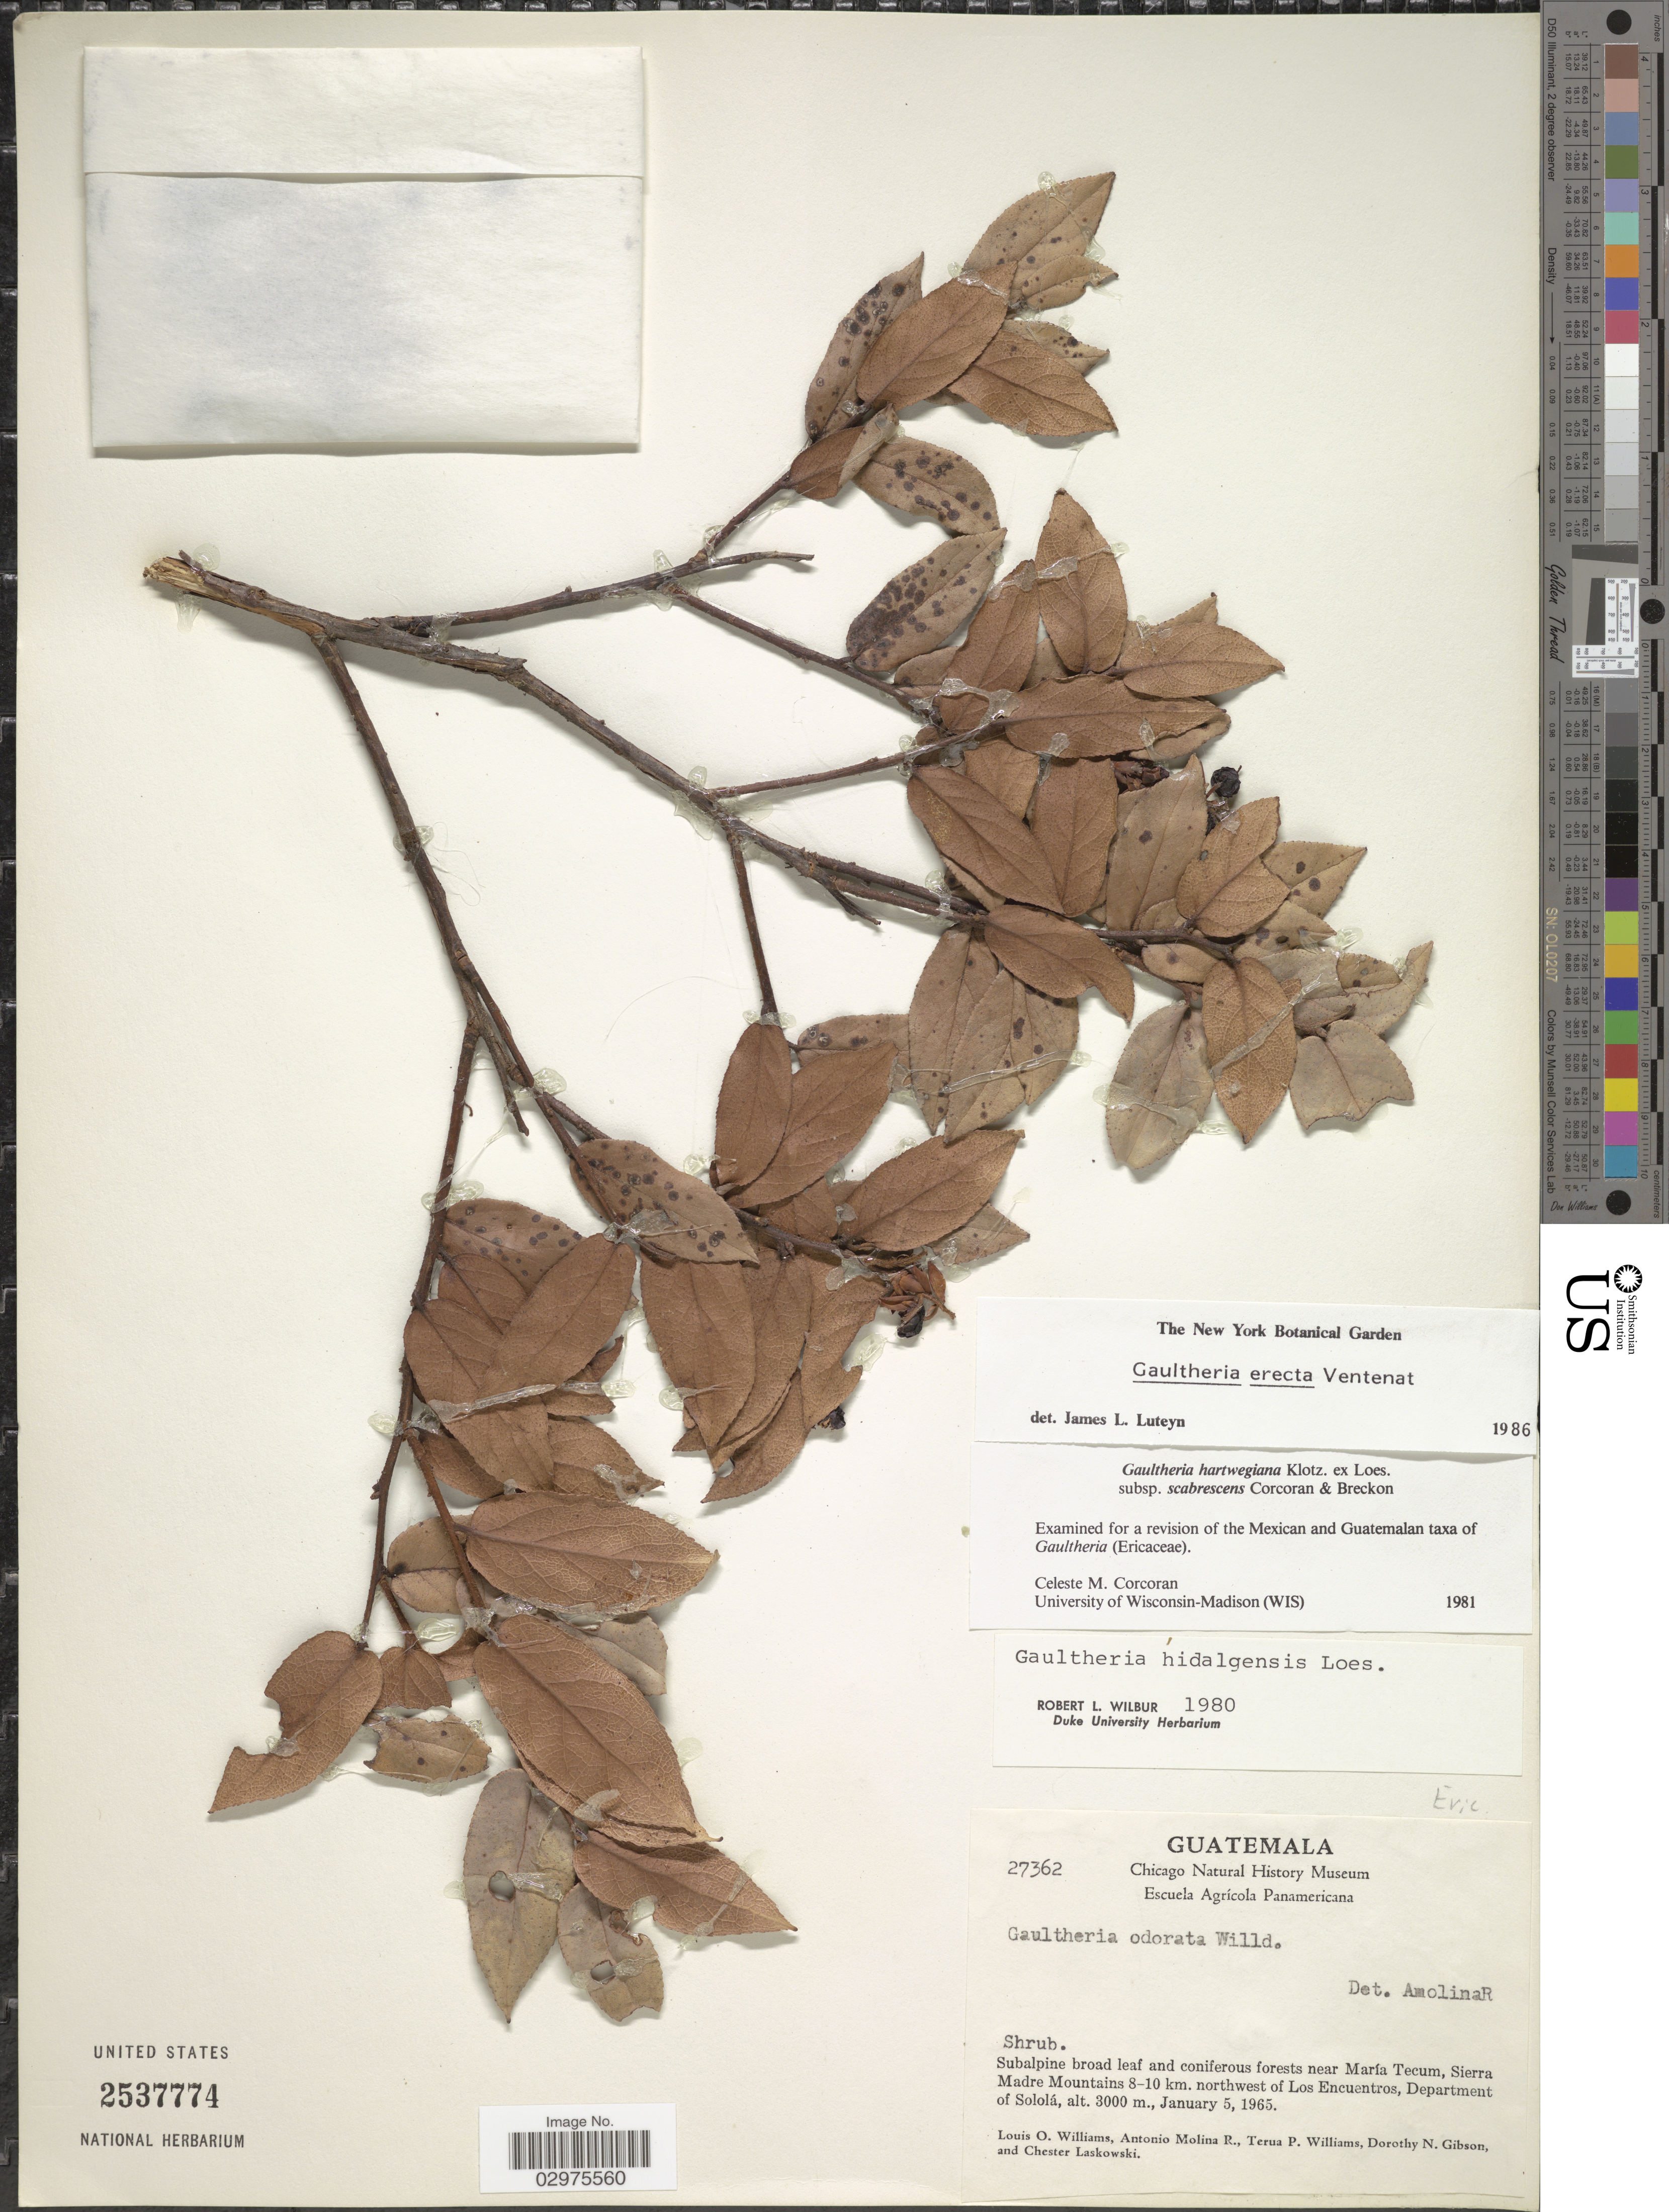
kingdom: Plantae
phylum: Tracheophyta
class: Magnoliopsida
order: Ericales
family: Ericaceae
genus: Gaultheria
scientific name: Gaultheria erecta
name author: Vent.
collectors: L. O. Williams, A. Molina R., T. Williams, D. N. Gibson & C. Laskowski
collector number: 27362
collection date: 1965-01-05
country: Guatemala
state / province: Sololá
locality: Near María Tecum, Sierra Madre Mountains 8-10 km. northwest of Los Encuentros, Department of Sololá.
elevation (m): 3000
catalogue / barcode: US 2537774